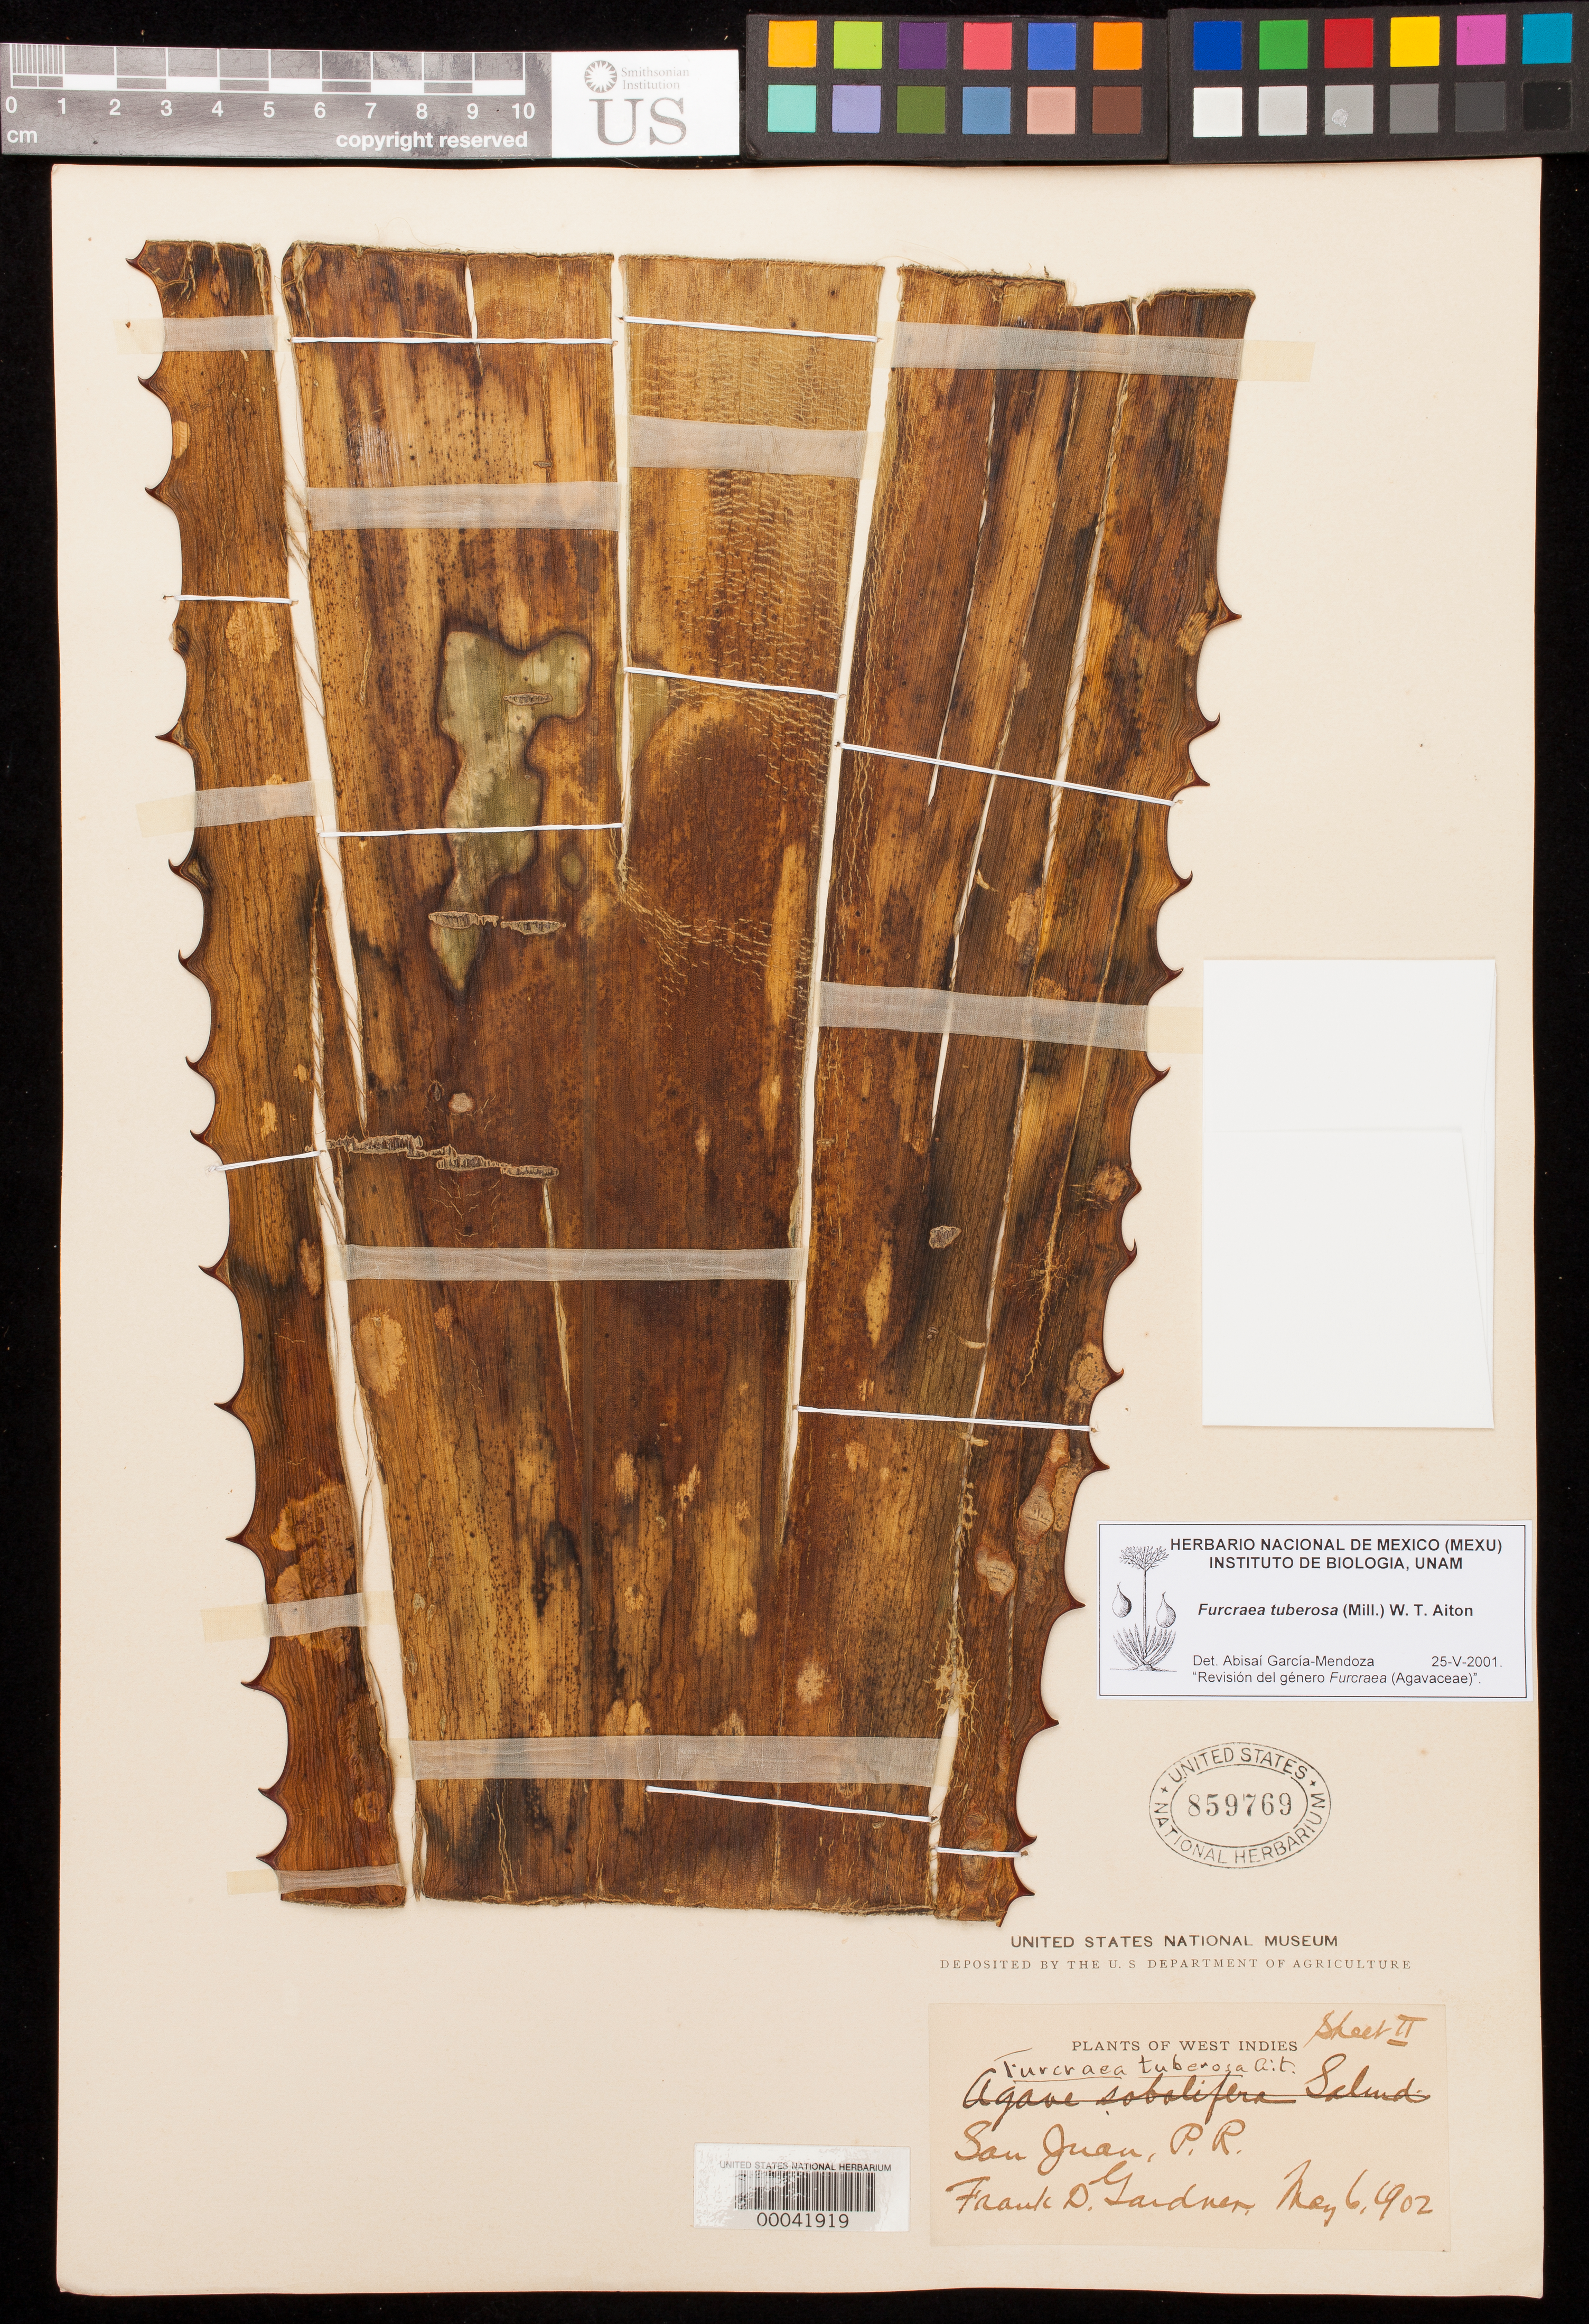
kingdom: Plantae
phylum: Tracheophyta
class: Liliopsida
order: Asparagales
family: Asparagaceae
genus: Furcraea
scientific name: Furcraea tuberosa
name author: (Mill.) W.T. Aiton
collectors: F. D. Gardner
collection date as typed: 06 May 1902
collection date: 1902-05-06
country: Puerto Rico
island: Greater Antilles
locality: San juan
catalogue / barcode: US 859769